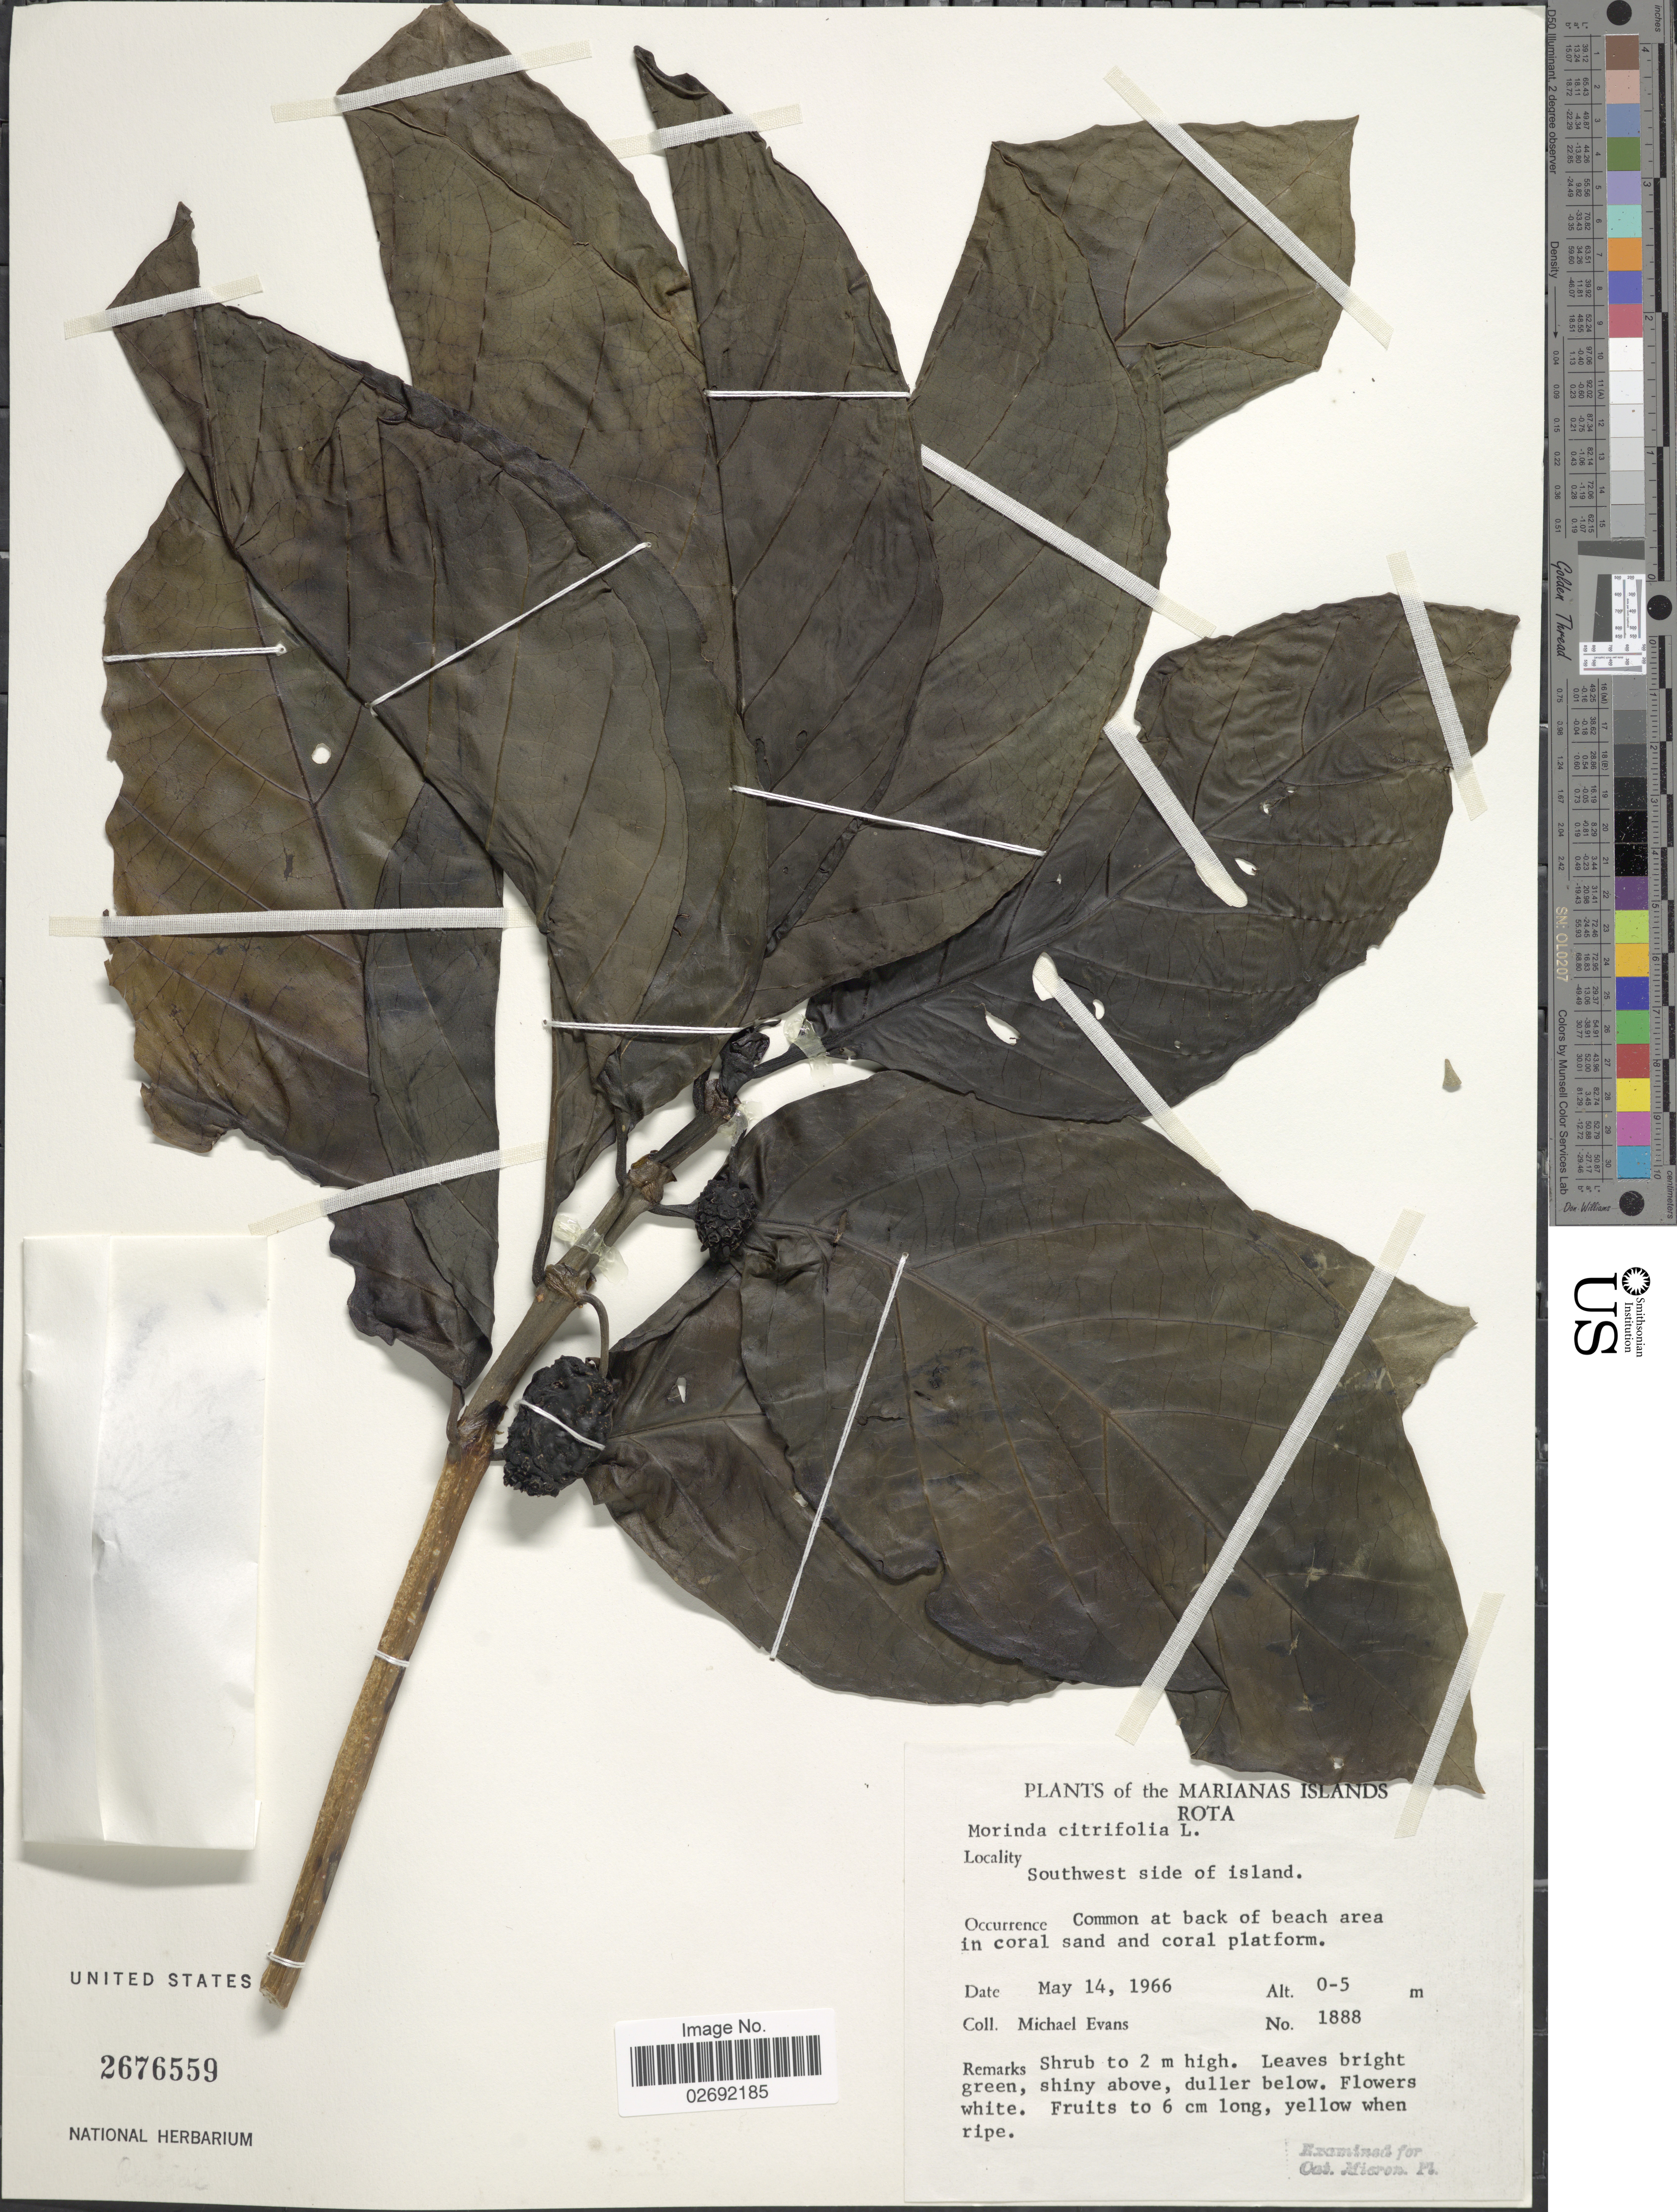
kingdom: Plantae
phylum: Tracheophyta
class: Magnoliopsida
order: Gentianales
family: Rubiaceae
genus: Morinda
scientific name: Morinda citrifolia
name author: L.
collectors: M. Evans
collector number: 1888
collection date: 1966-05-14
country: Northern Mariana Islands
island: Rota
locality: Rota, Southwest side of island, Common at back of beach area in coral sand and coral platform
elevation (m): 0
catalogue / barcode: US 2676559